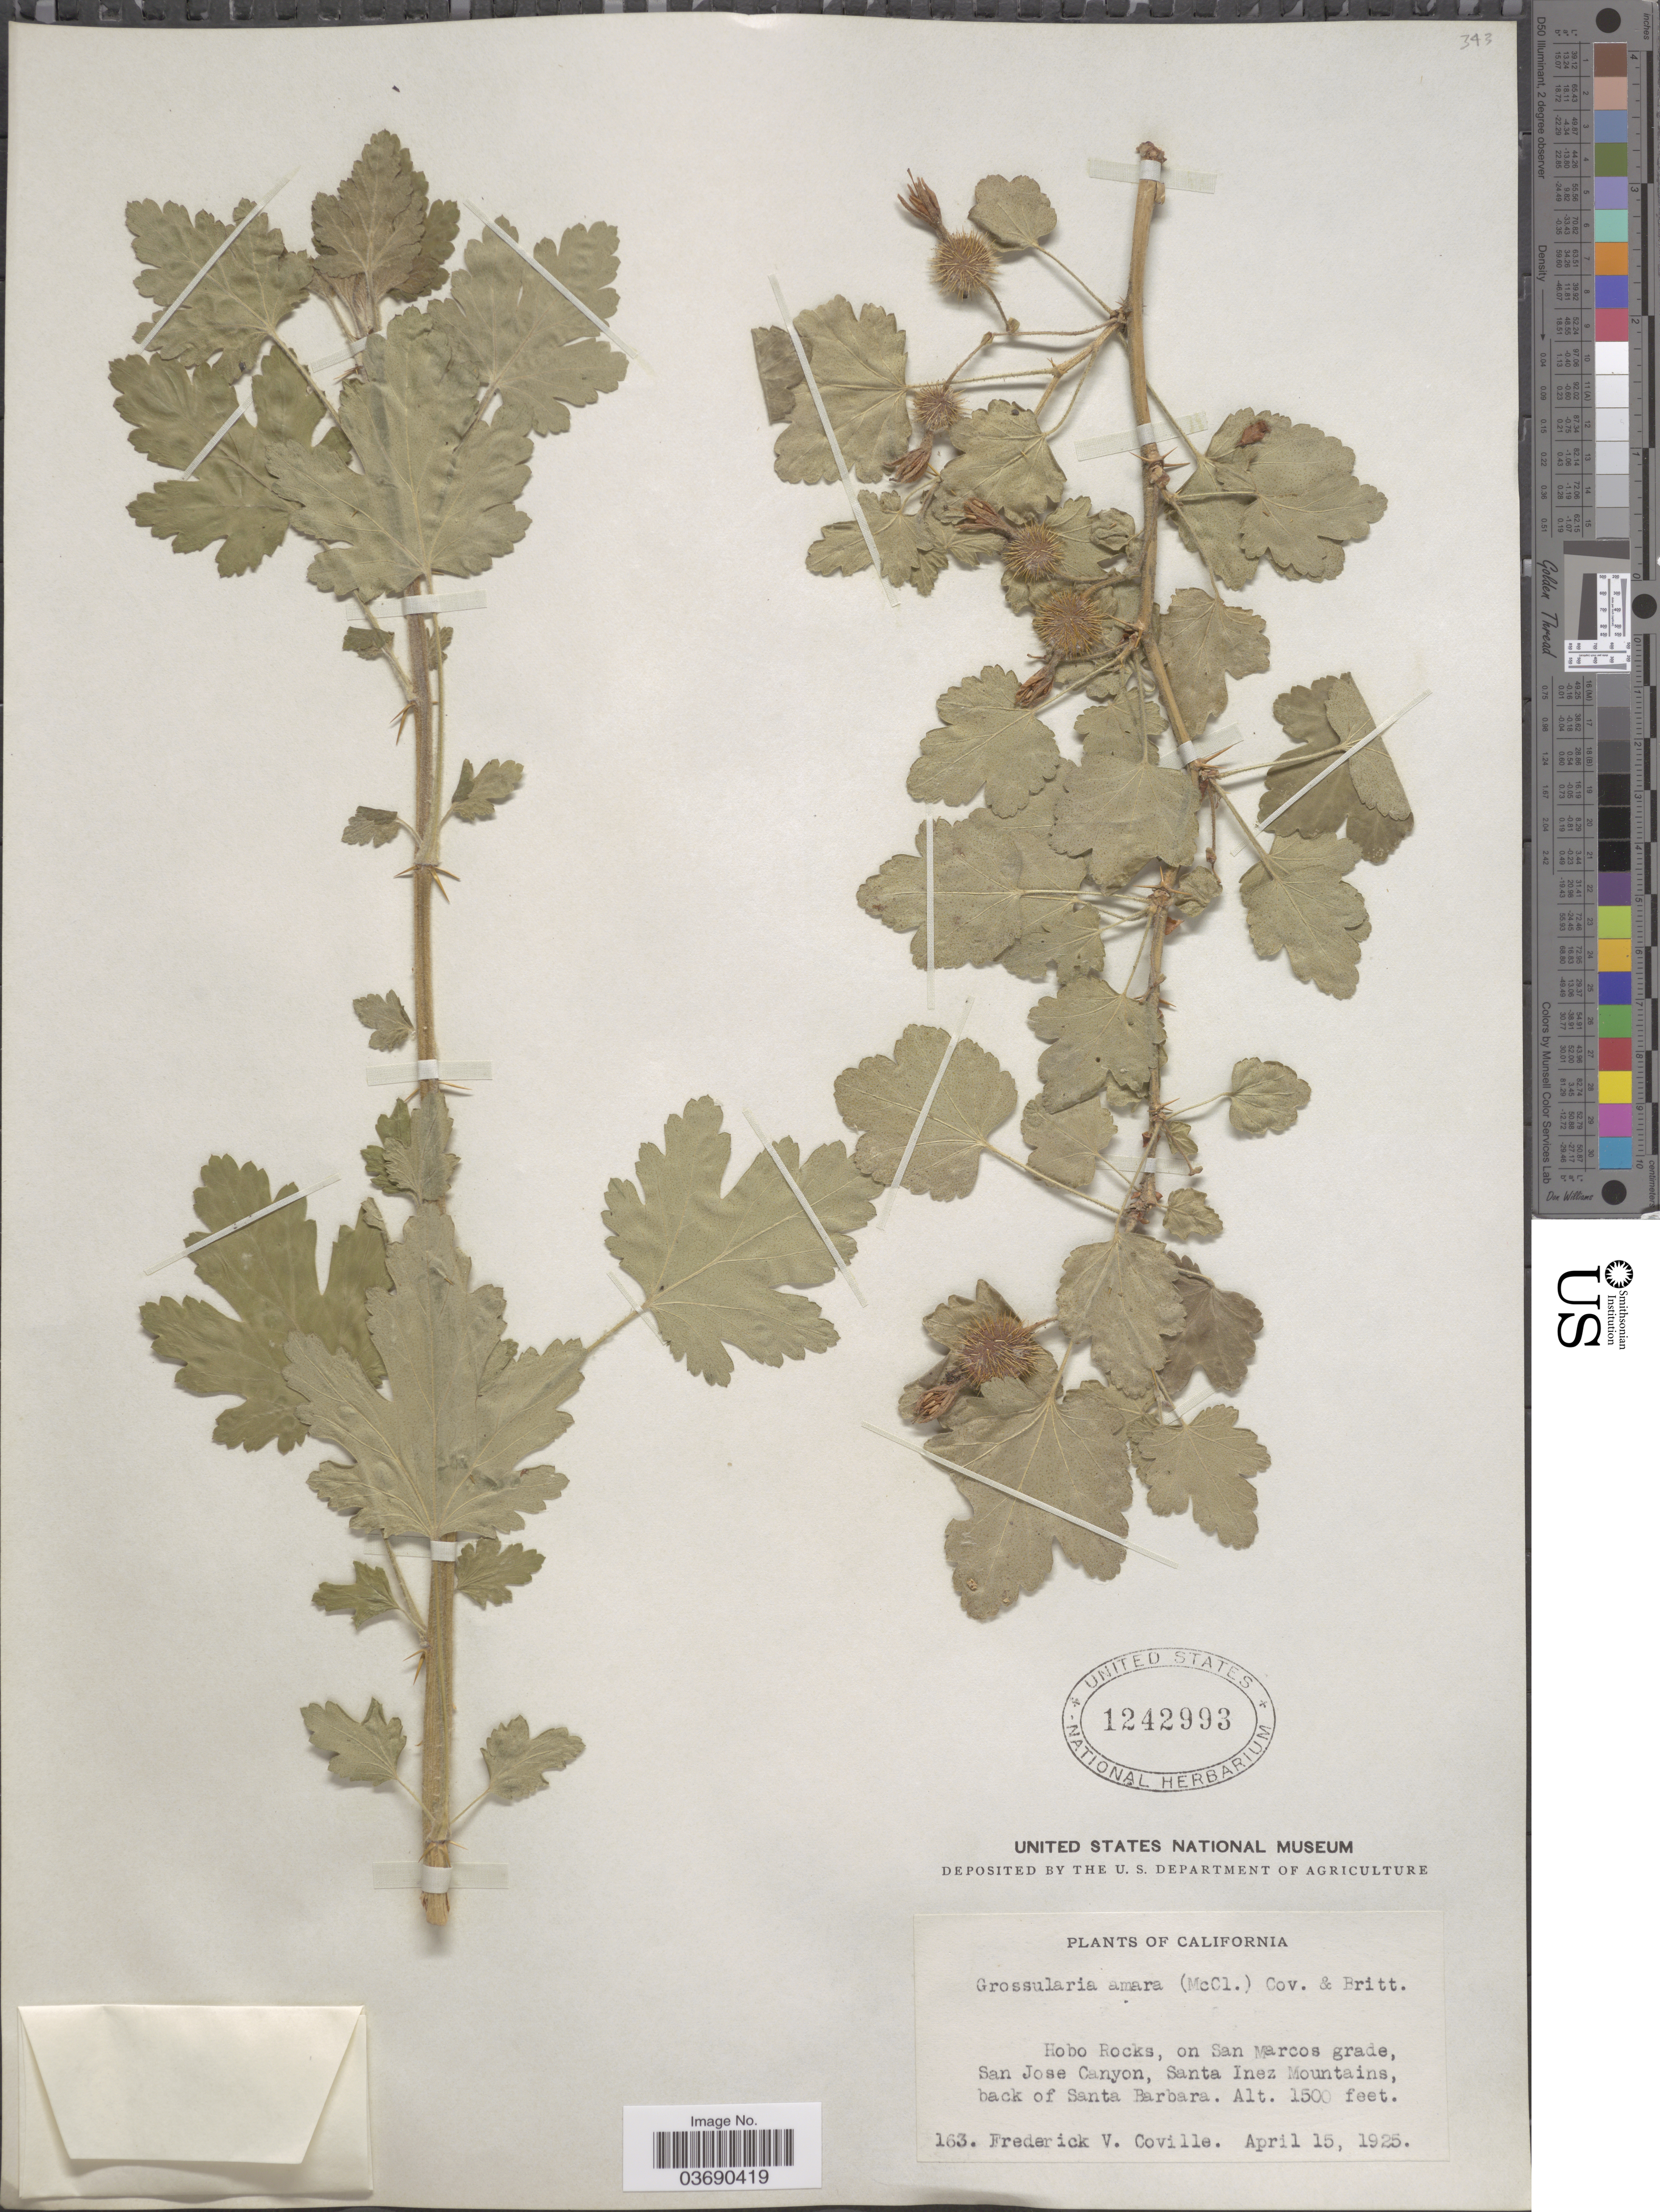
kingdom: Plantae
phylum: Tracheophyta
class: Magnoliopsida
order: Saxifragales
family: Grossulariaceae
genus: Ribes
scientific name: Ribes amarum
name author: McClatchie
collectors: F. V. Coville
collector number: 163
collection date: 1925-04-15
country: United States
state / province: California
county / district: Santa Barbara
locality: Hobo Rocks, on San Marcos grade, San Jose Canyon, Santa Inez Mountains, back of Santa Barbara.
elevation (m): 457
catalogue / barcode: US 1242993